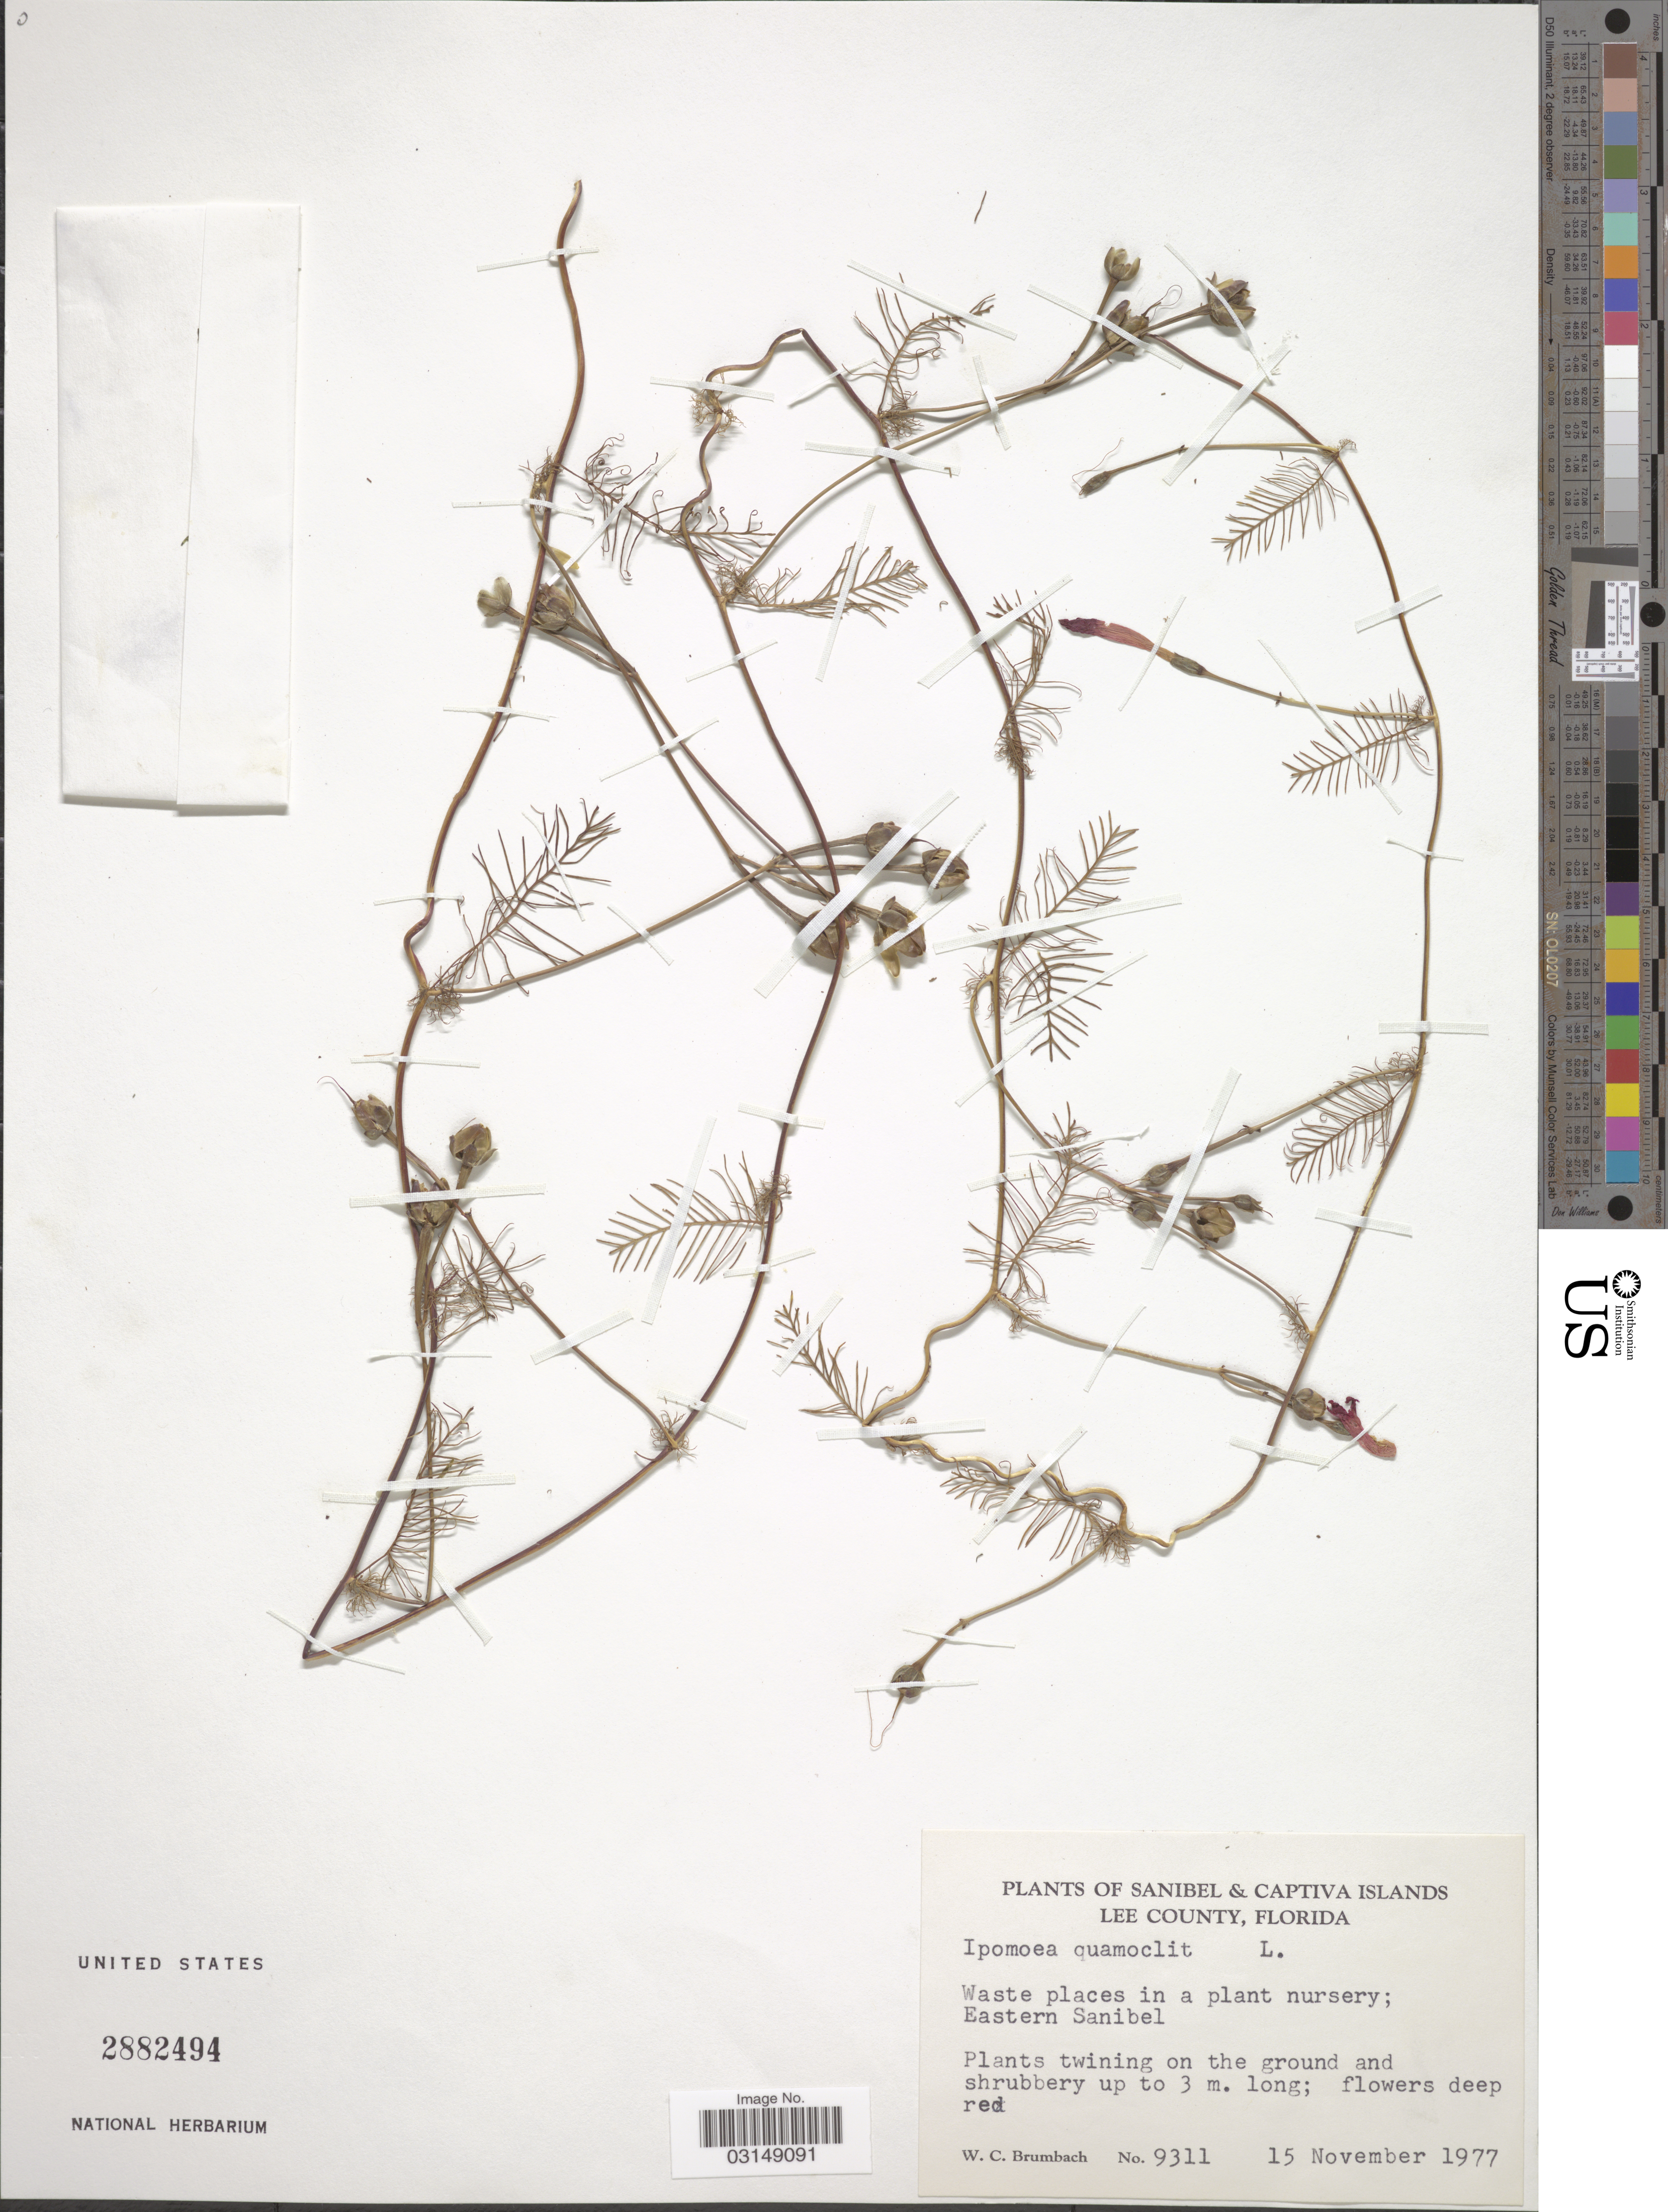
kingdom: Plantae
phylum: Tracheophyta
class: Magnoliopsida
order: Solanales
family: Convolvulaceae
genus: Ipomoea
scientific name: Ipomoea quamoclit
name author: L.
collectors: W. C. Brumbach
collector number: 9311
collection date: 1977-11-15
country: United States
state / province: Florida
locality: Sanibel & Captiva Islands, Lee County. Waste places in a plant nursery; Eastern Sanibel.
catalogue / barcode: US 2882494